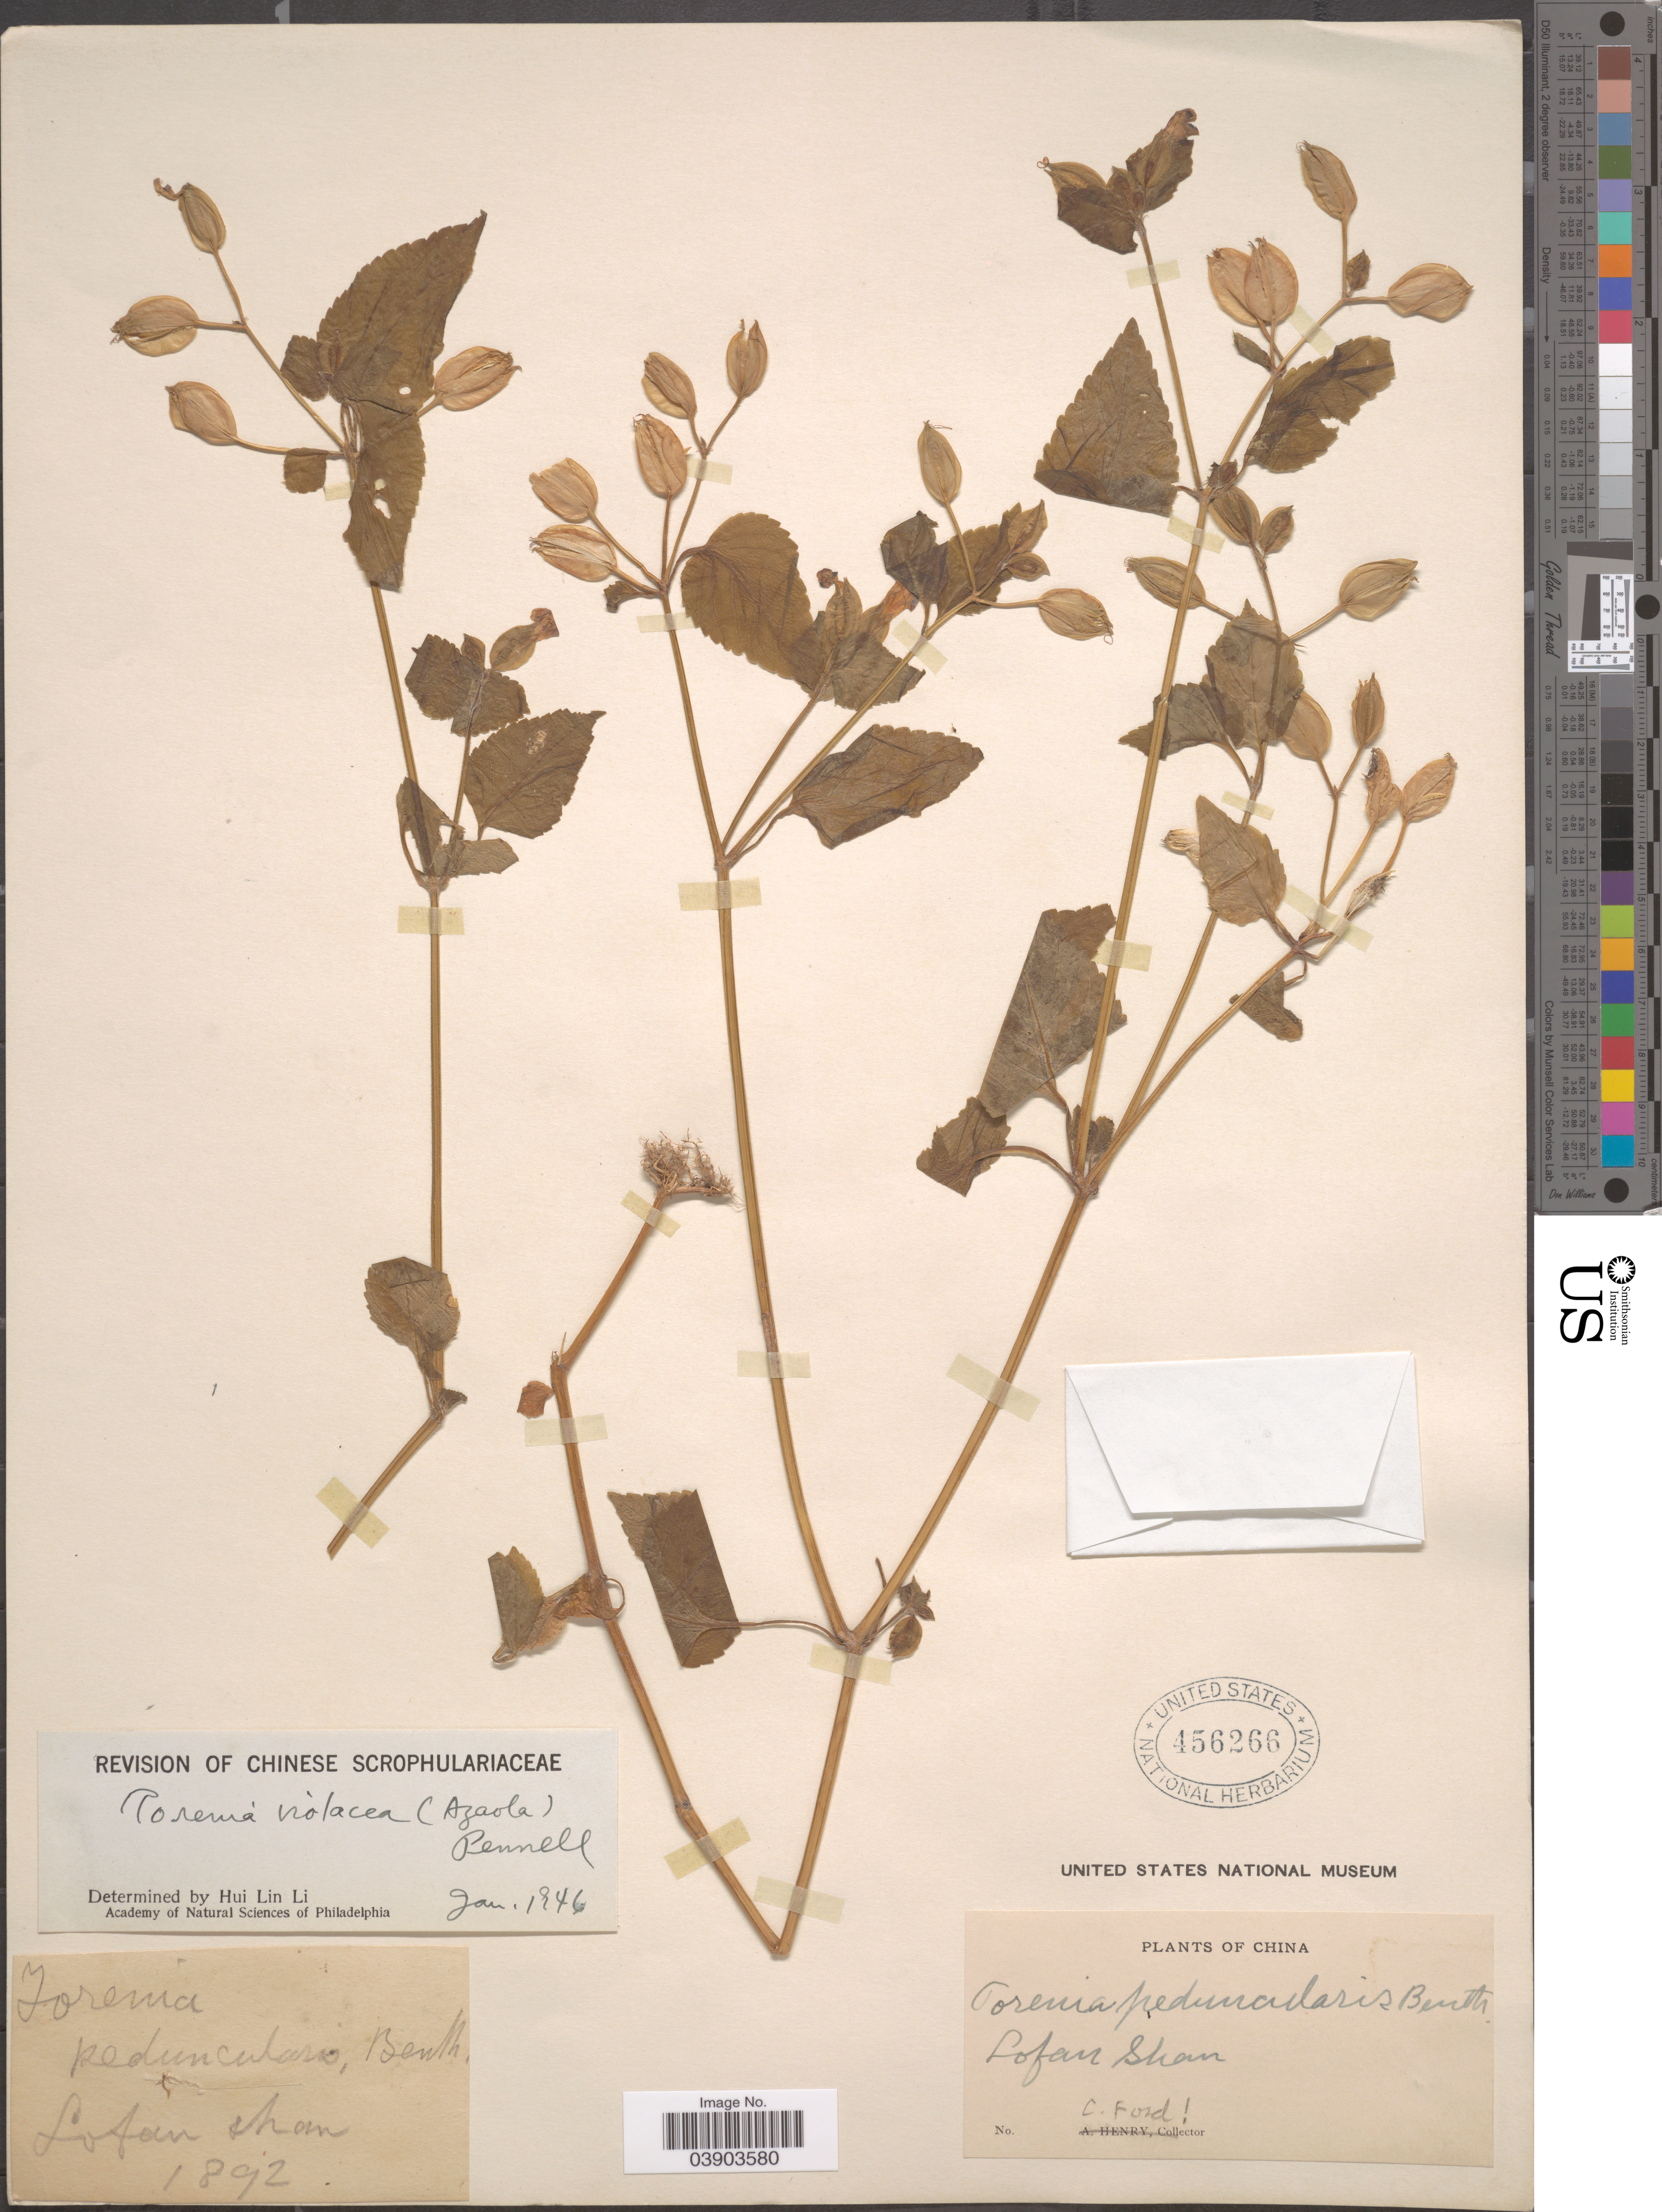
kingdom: Plantae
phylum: Tracheophyta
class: Magnoliopsida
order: Lamiales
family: Linderniaceae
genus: Torenia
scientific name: Torenia violacea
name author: (Azaola ex Blanco) Pennell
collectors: C. Ford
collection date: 1892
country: China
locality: Lofan Shan. [interpreted]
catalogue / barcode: US 456266